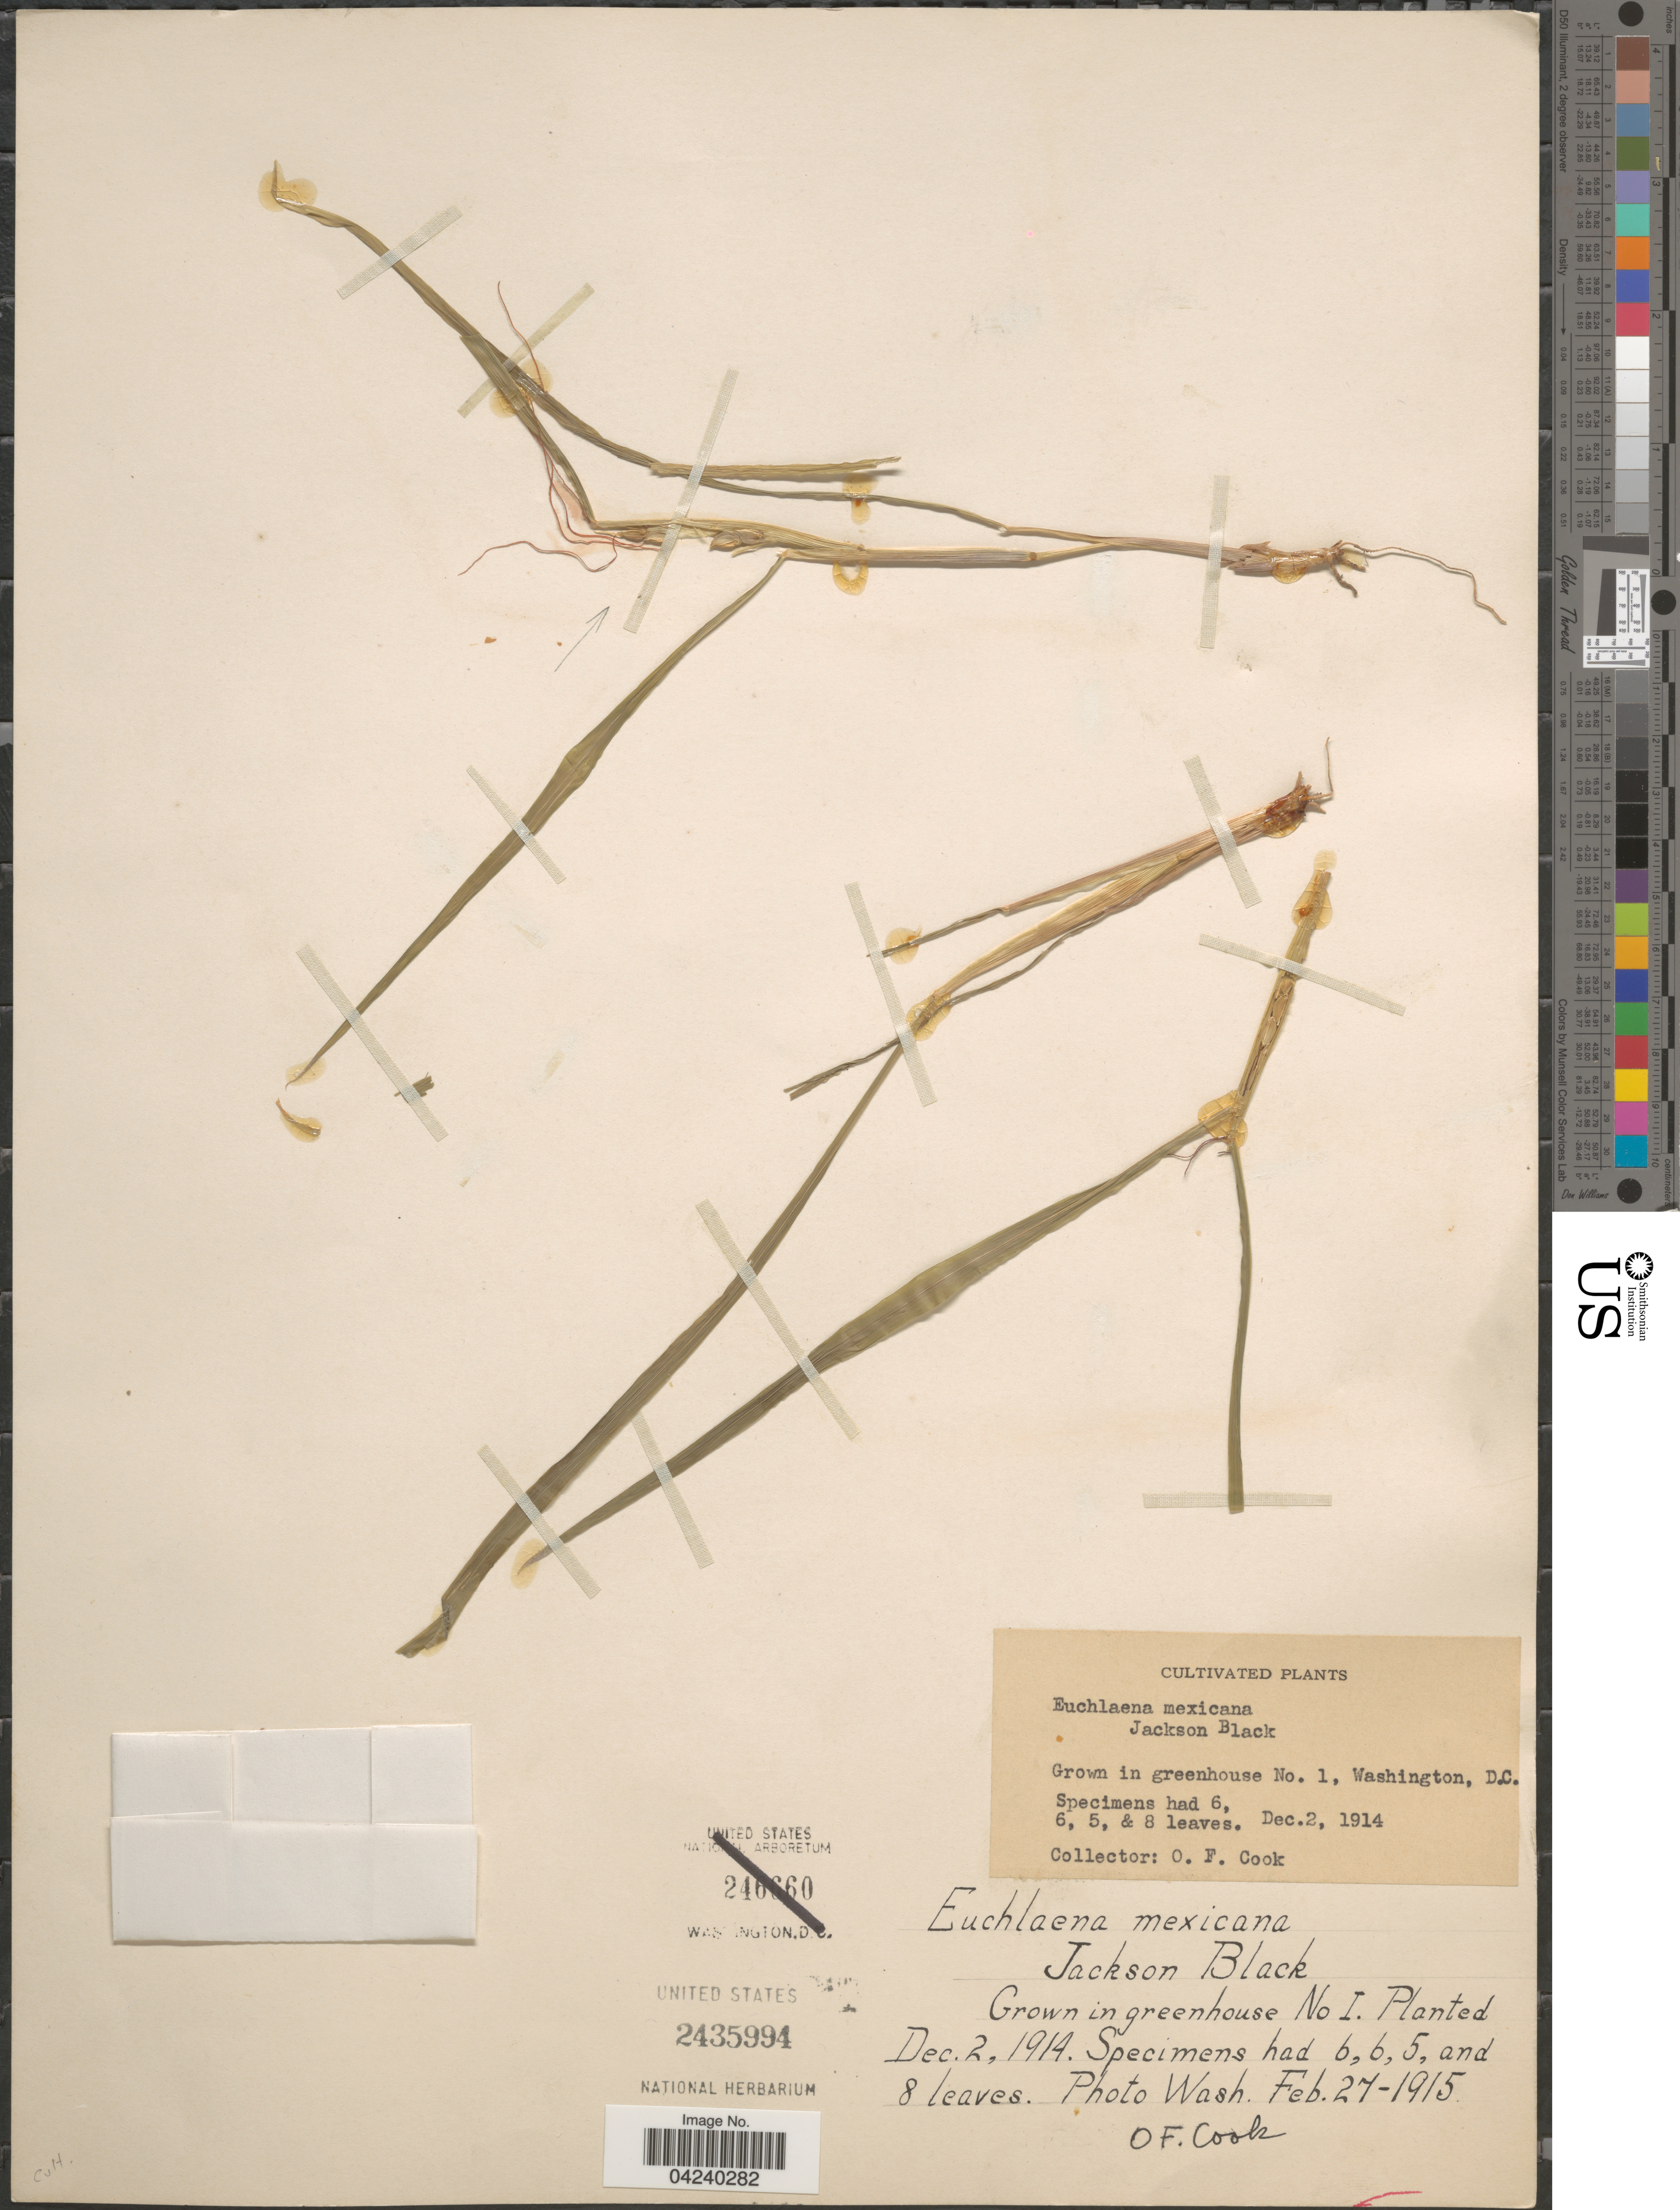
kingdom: Plantae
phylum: Tracheophyta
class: Liliopsida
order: Poales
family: Poaceae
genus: Zea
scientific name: Zea mays subsp. mexicana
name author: (Schrad.) Iltis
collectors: O. F. Cook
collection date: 1914-12-02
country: United States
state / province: District of Columbia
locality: Grown in greenhouse No. 1, Washington, D.C.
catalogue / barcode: US 2435994